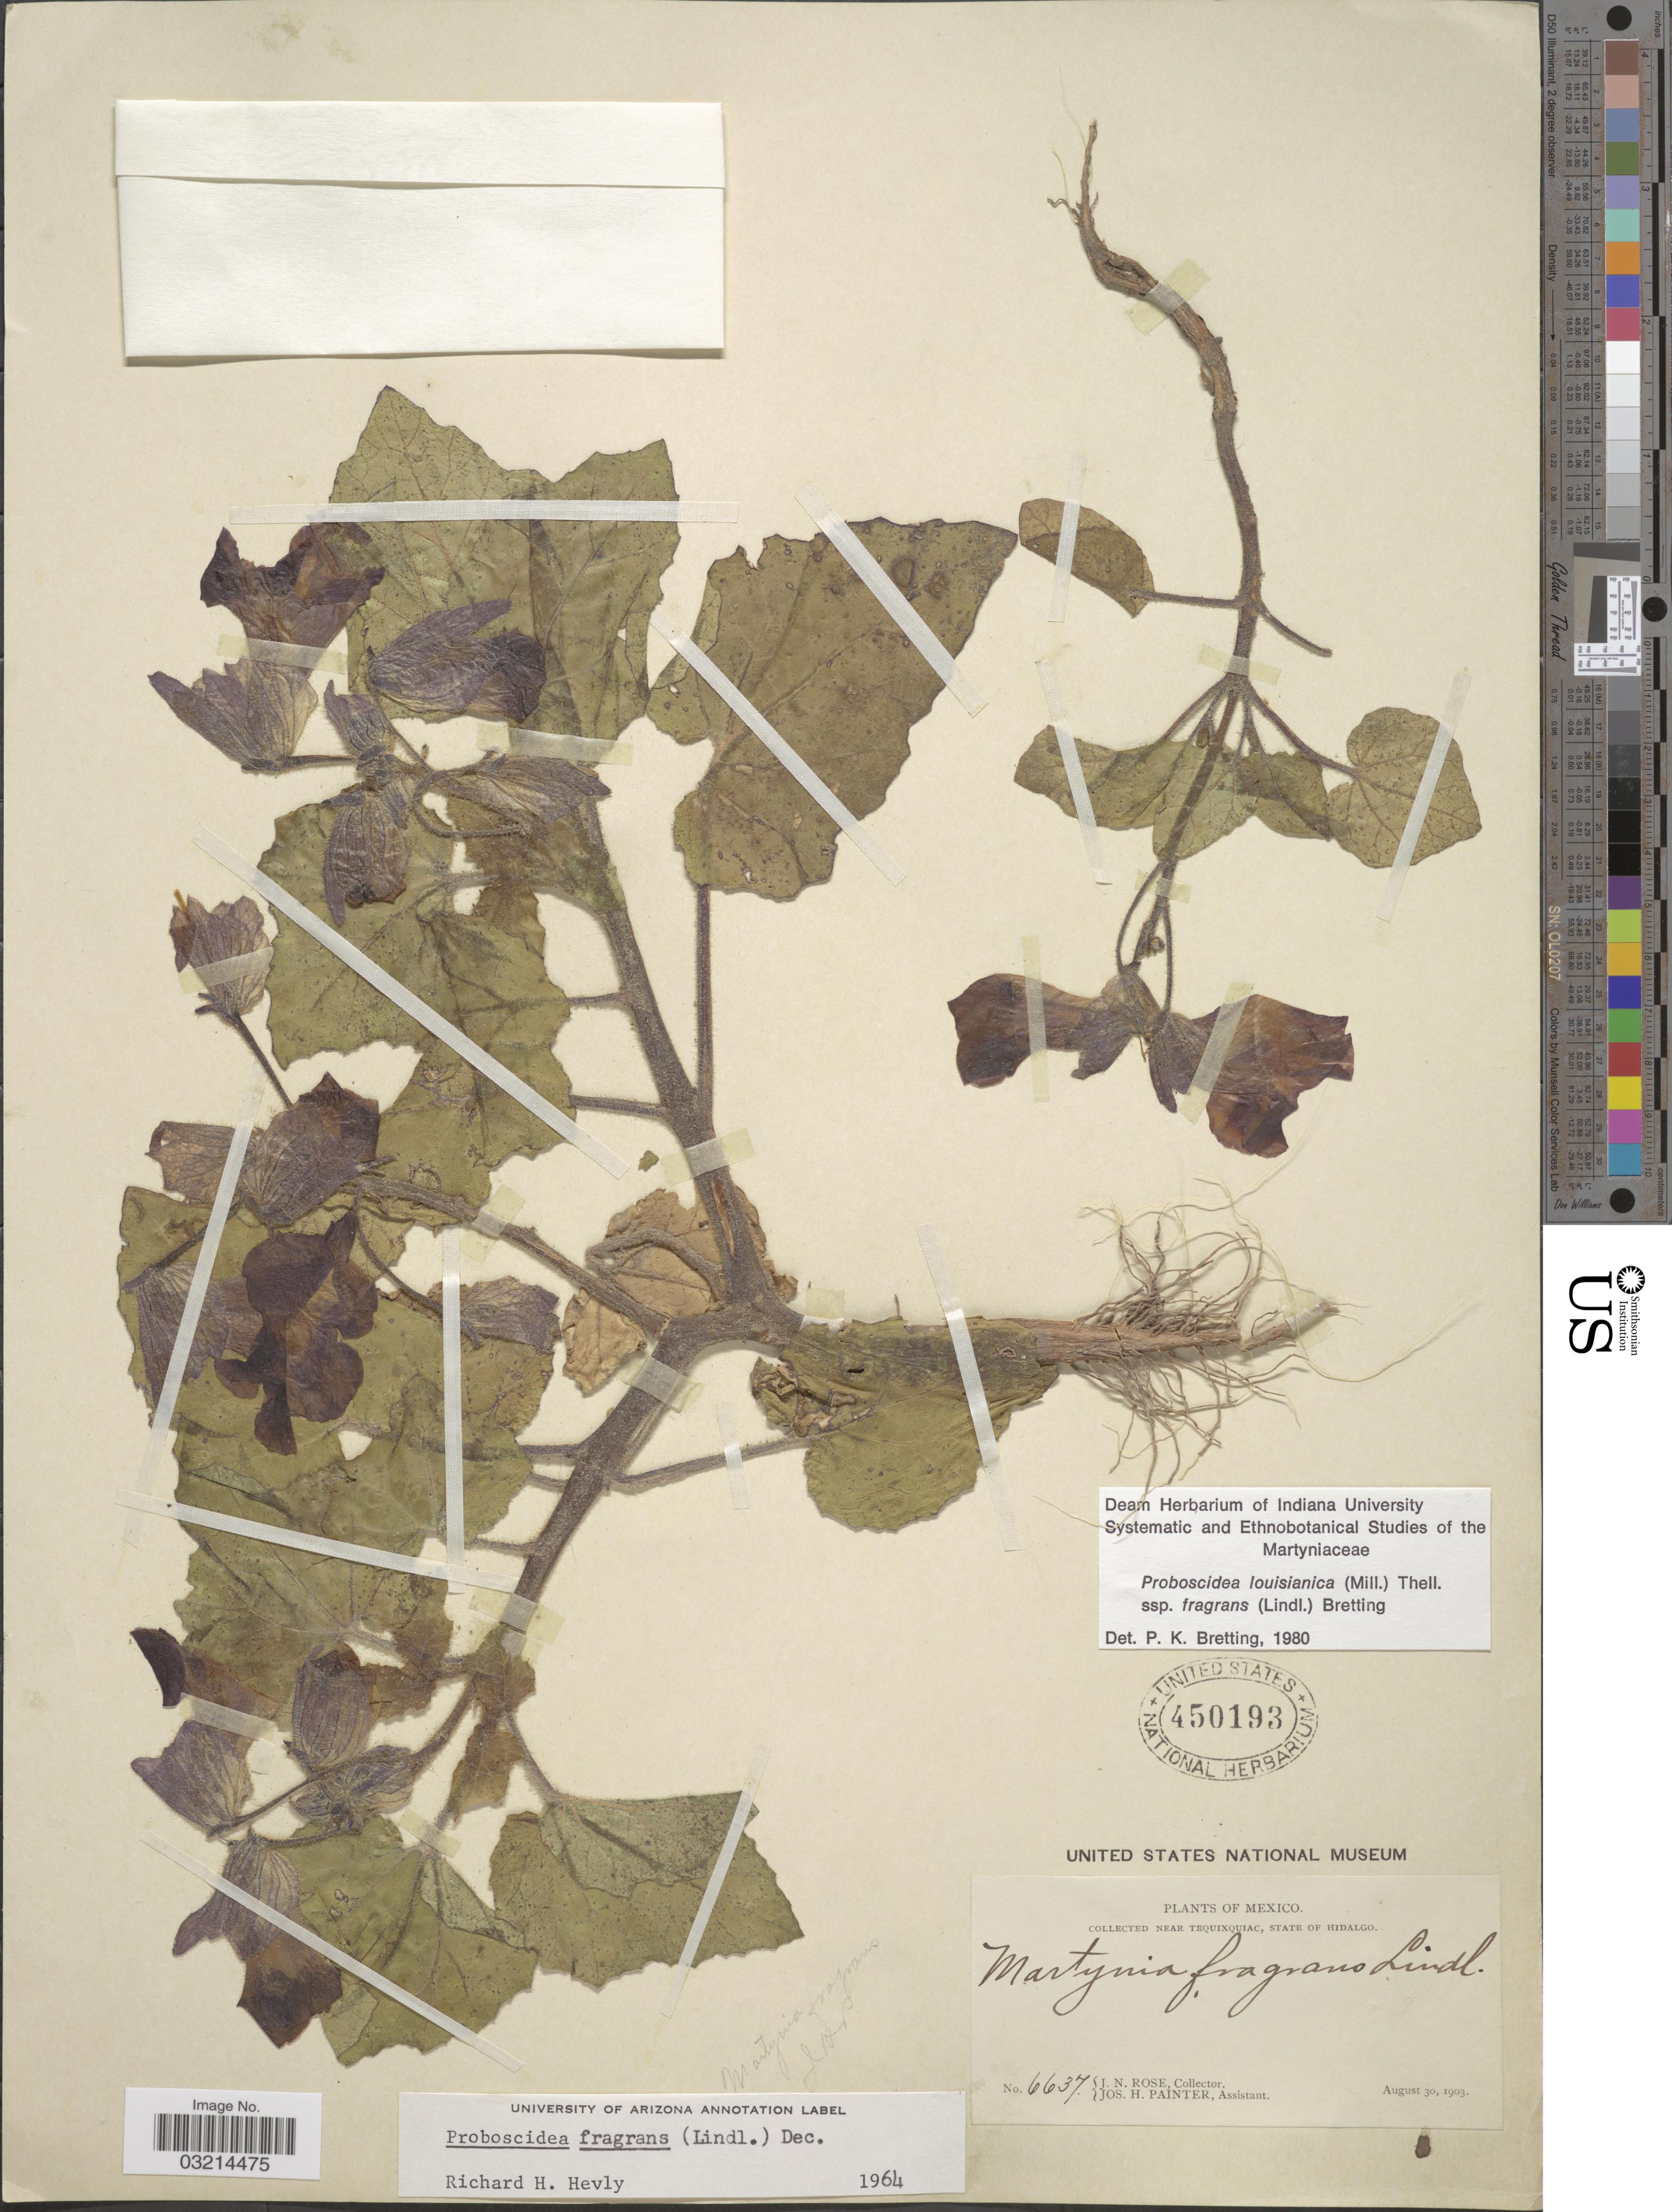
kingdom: Plantae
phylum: Tracheophyta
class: Magnoliopsida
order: Lamiales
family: Martyniaceae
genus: Proboscidea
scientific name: Proboscidea louisianica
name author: Thell.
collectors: J. N. Rose & J. H. Painter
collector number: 6637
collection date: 1903-08-30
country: Mexico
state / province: Hidalgo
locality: Near Tequixquiac.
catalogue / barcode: US 450193